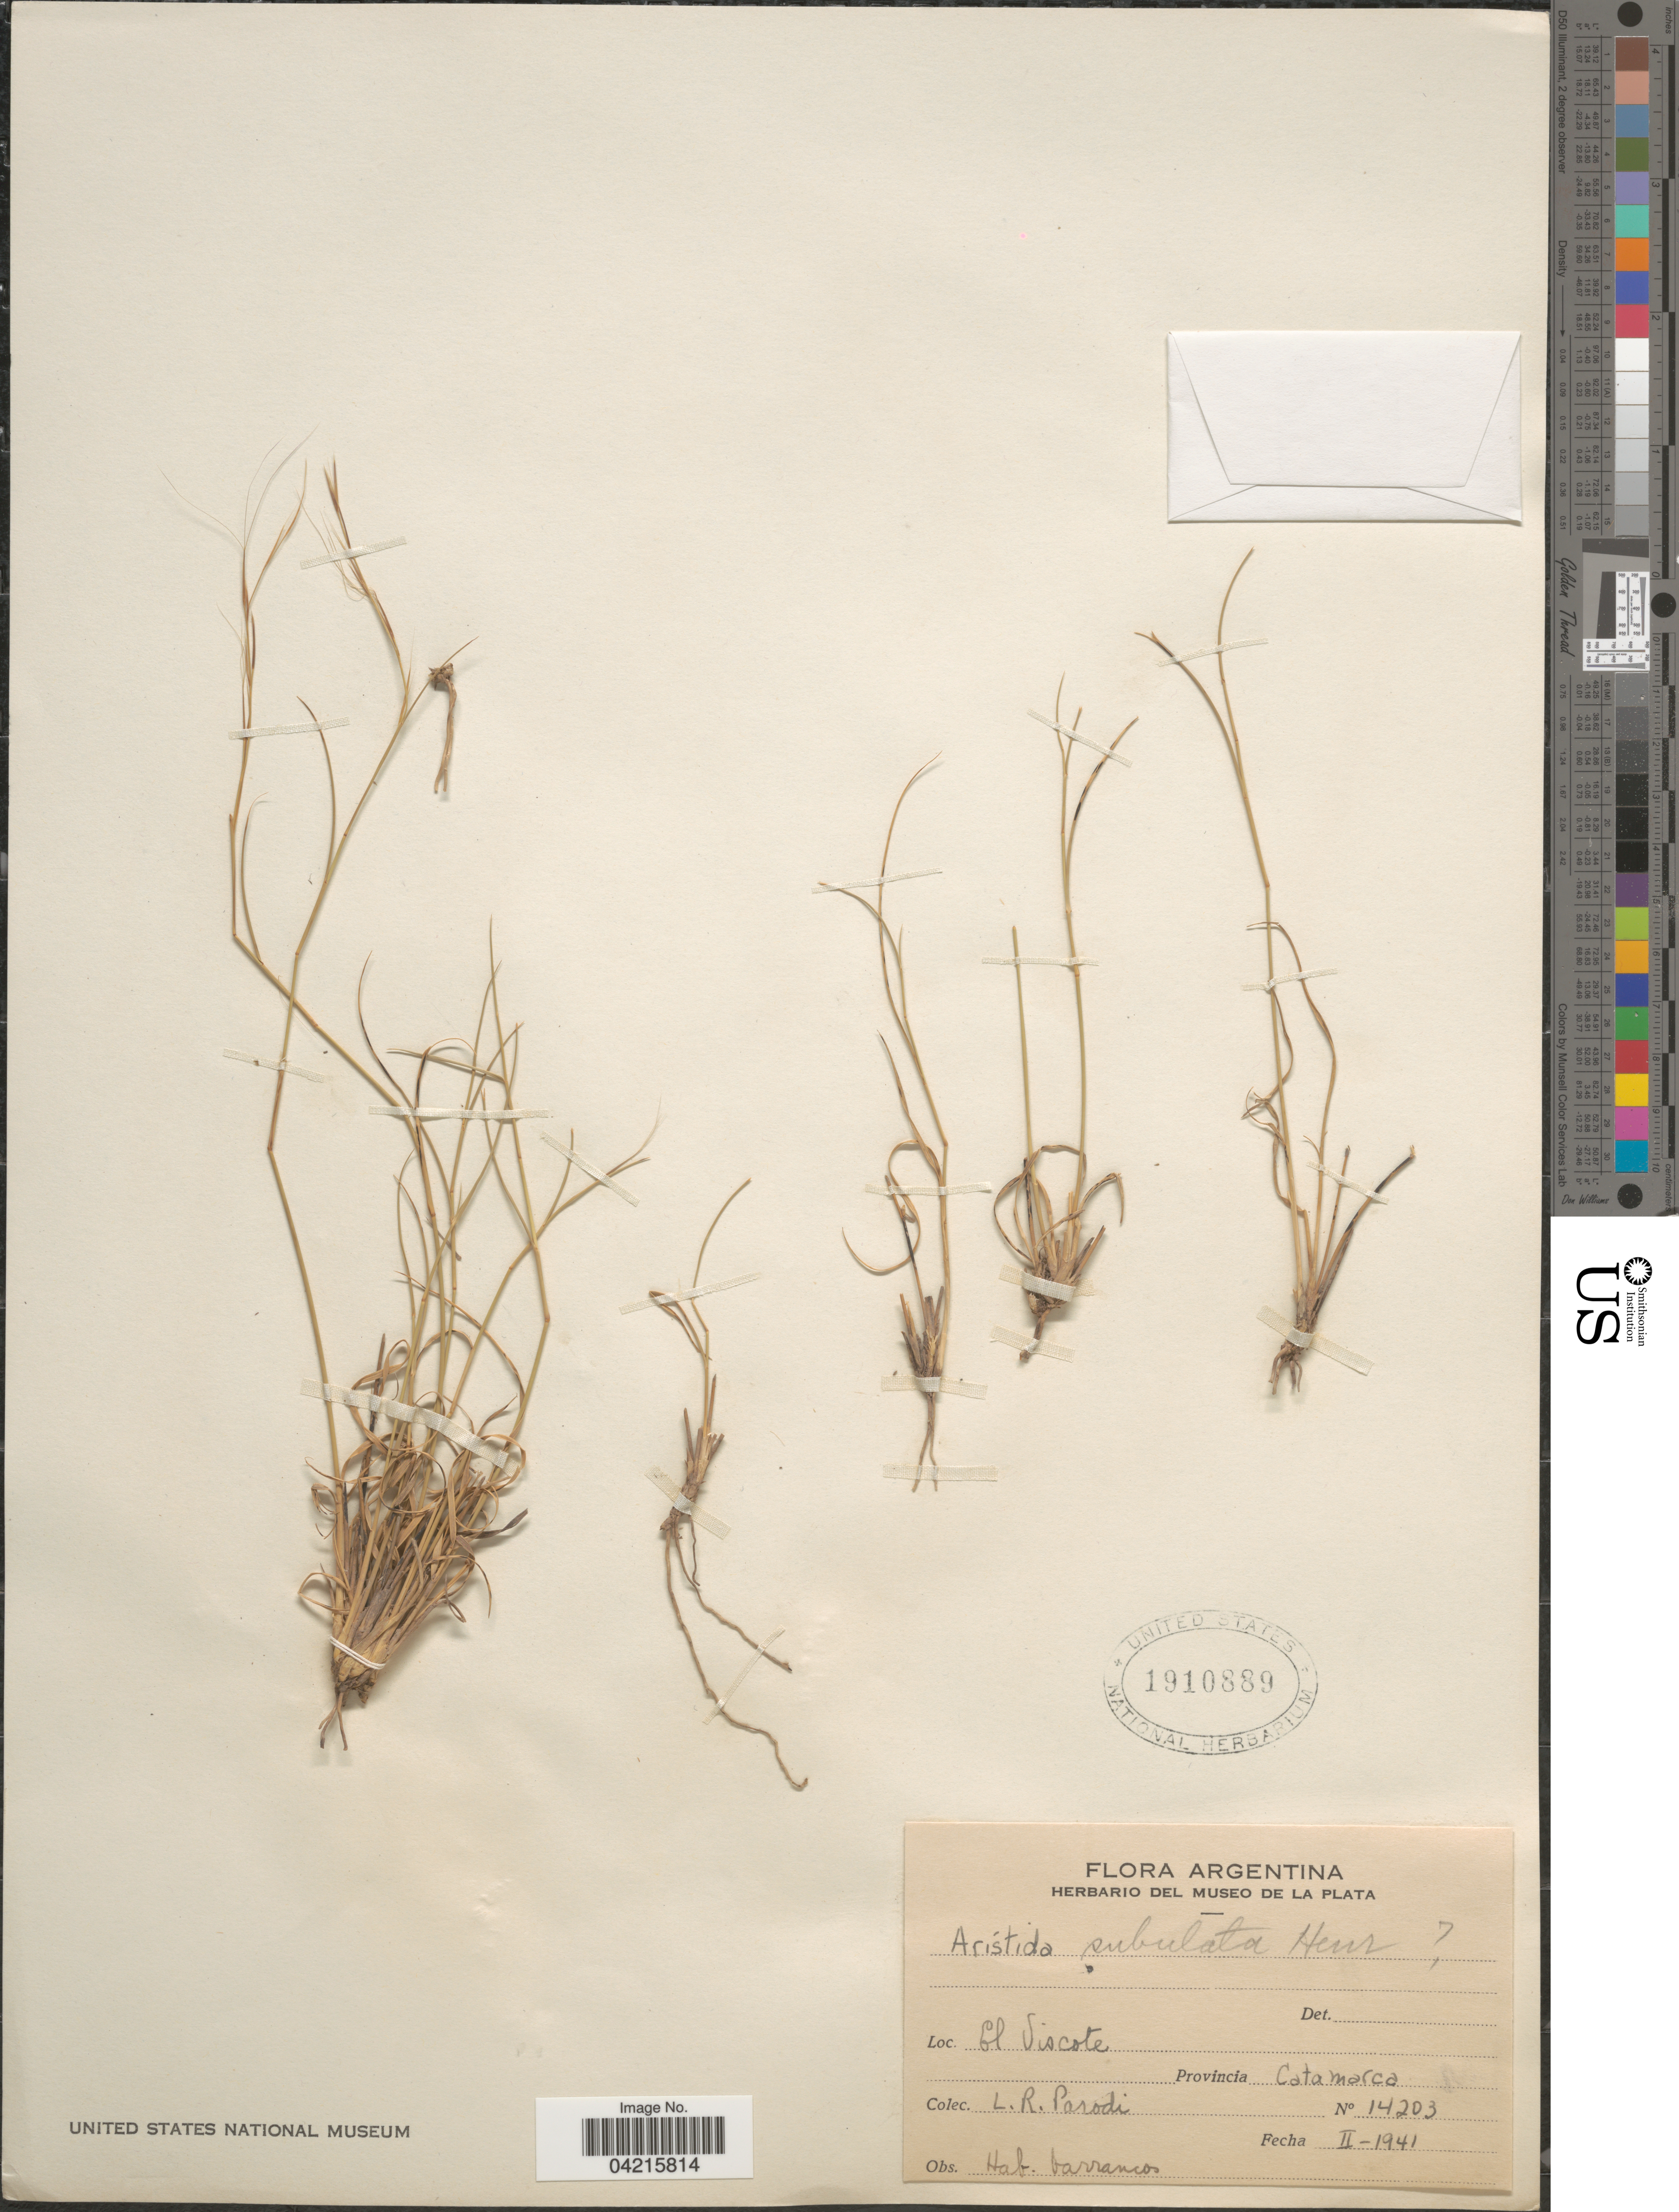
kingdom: Plantae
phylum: Tracheophyta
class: Liliopsida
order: Poales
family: Poaceae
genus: Aristida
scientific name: Aristida subulata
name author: Henr.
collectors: L. R. Parodi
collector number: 14203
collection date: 1941-02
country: Argentina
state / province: Catamarca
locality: El Viscote.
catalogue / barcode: US 1910889